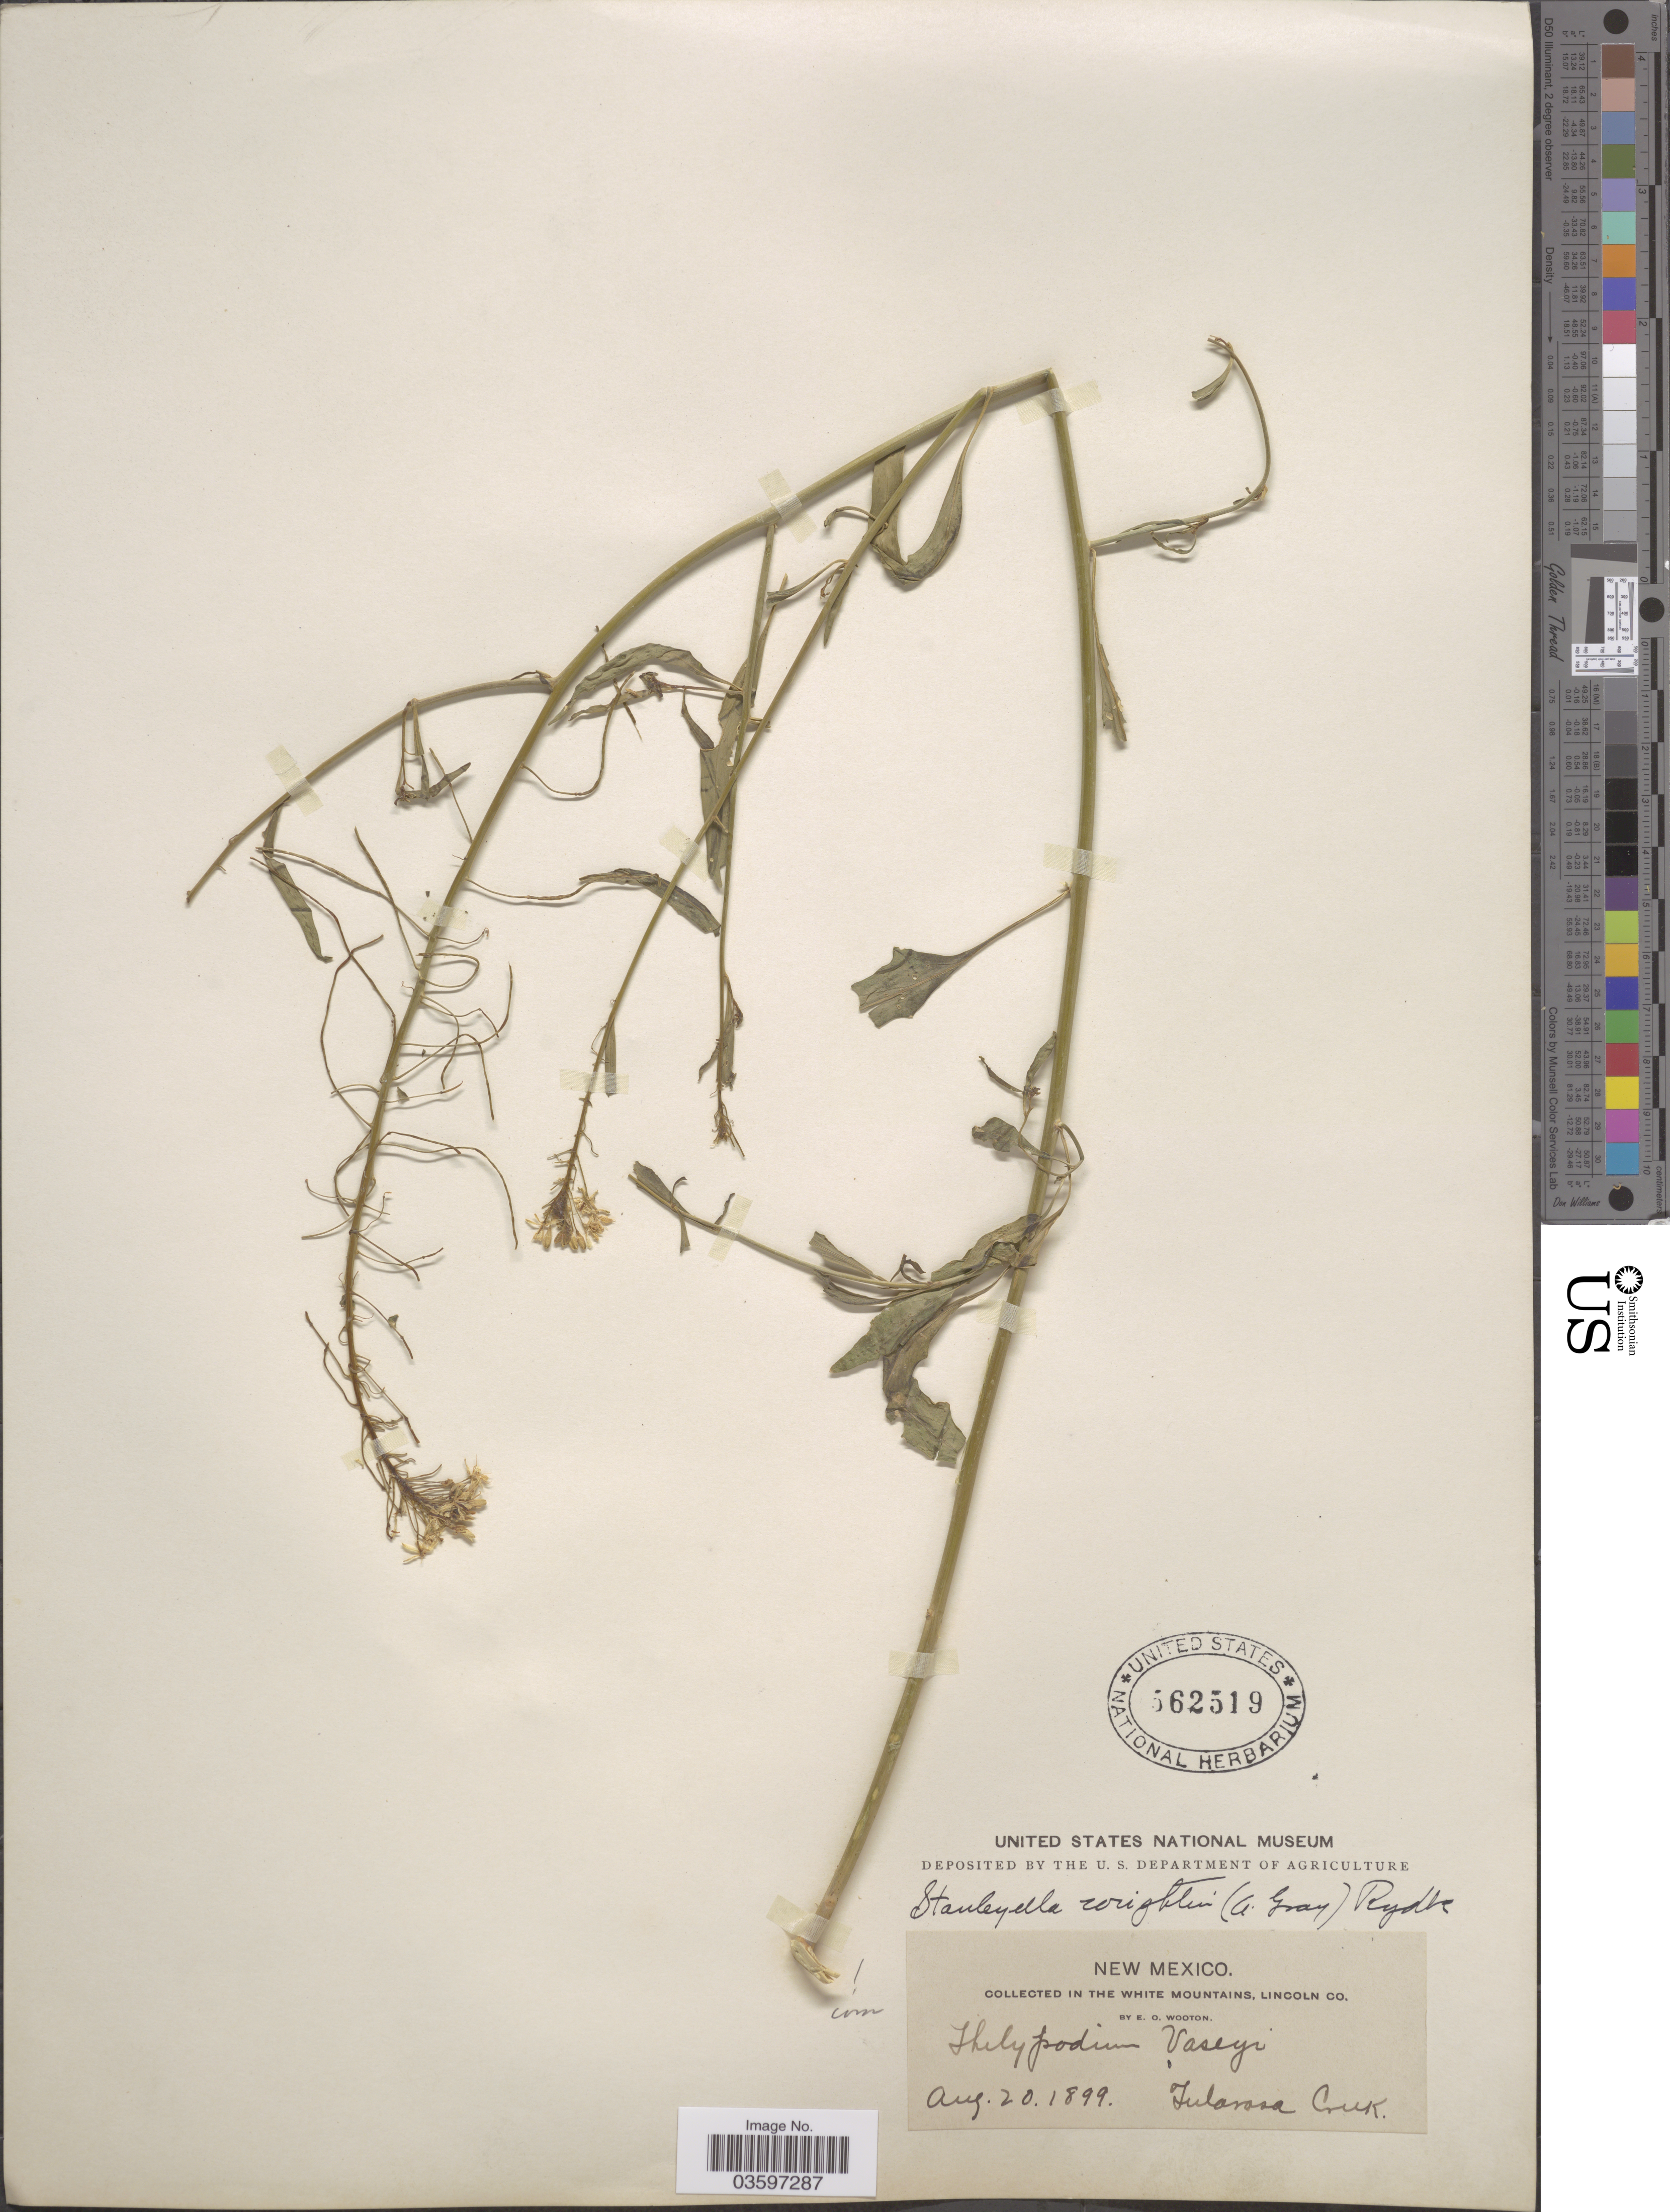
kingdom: Plantae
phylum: Tracheophyta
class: Magnoliopsida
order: Brassicales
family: Brassicaceae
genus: Stanleyella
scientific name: Stanleyella wrightii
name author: Rydb.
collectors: E. O. Wooton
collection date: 1899-08-20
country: United States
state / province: New Mexico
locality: In the White Mountains, Lincoln Co. Tularosa Creek.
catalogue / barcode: US 562519